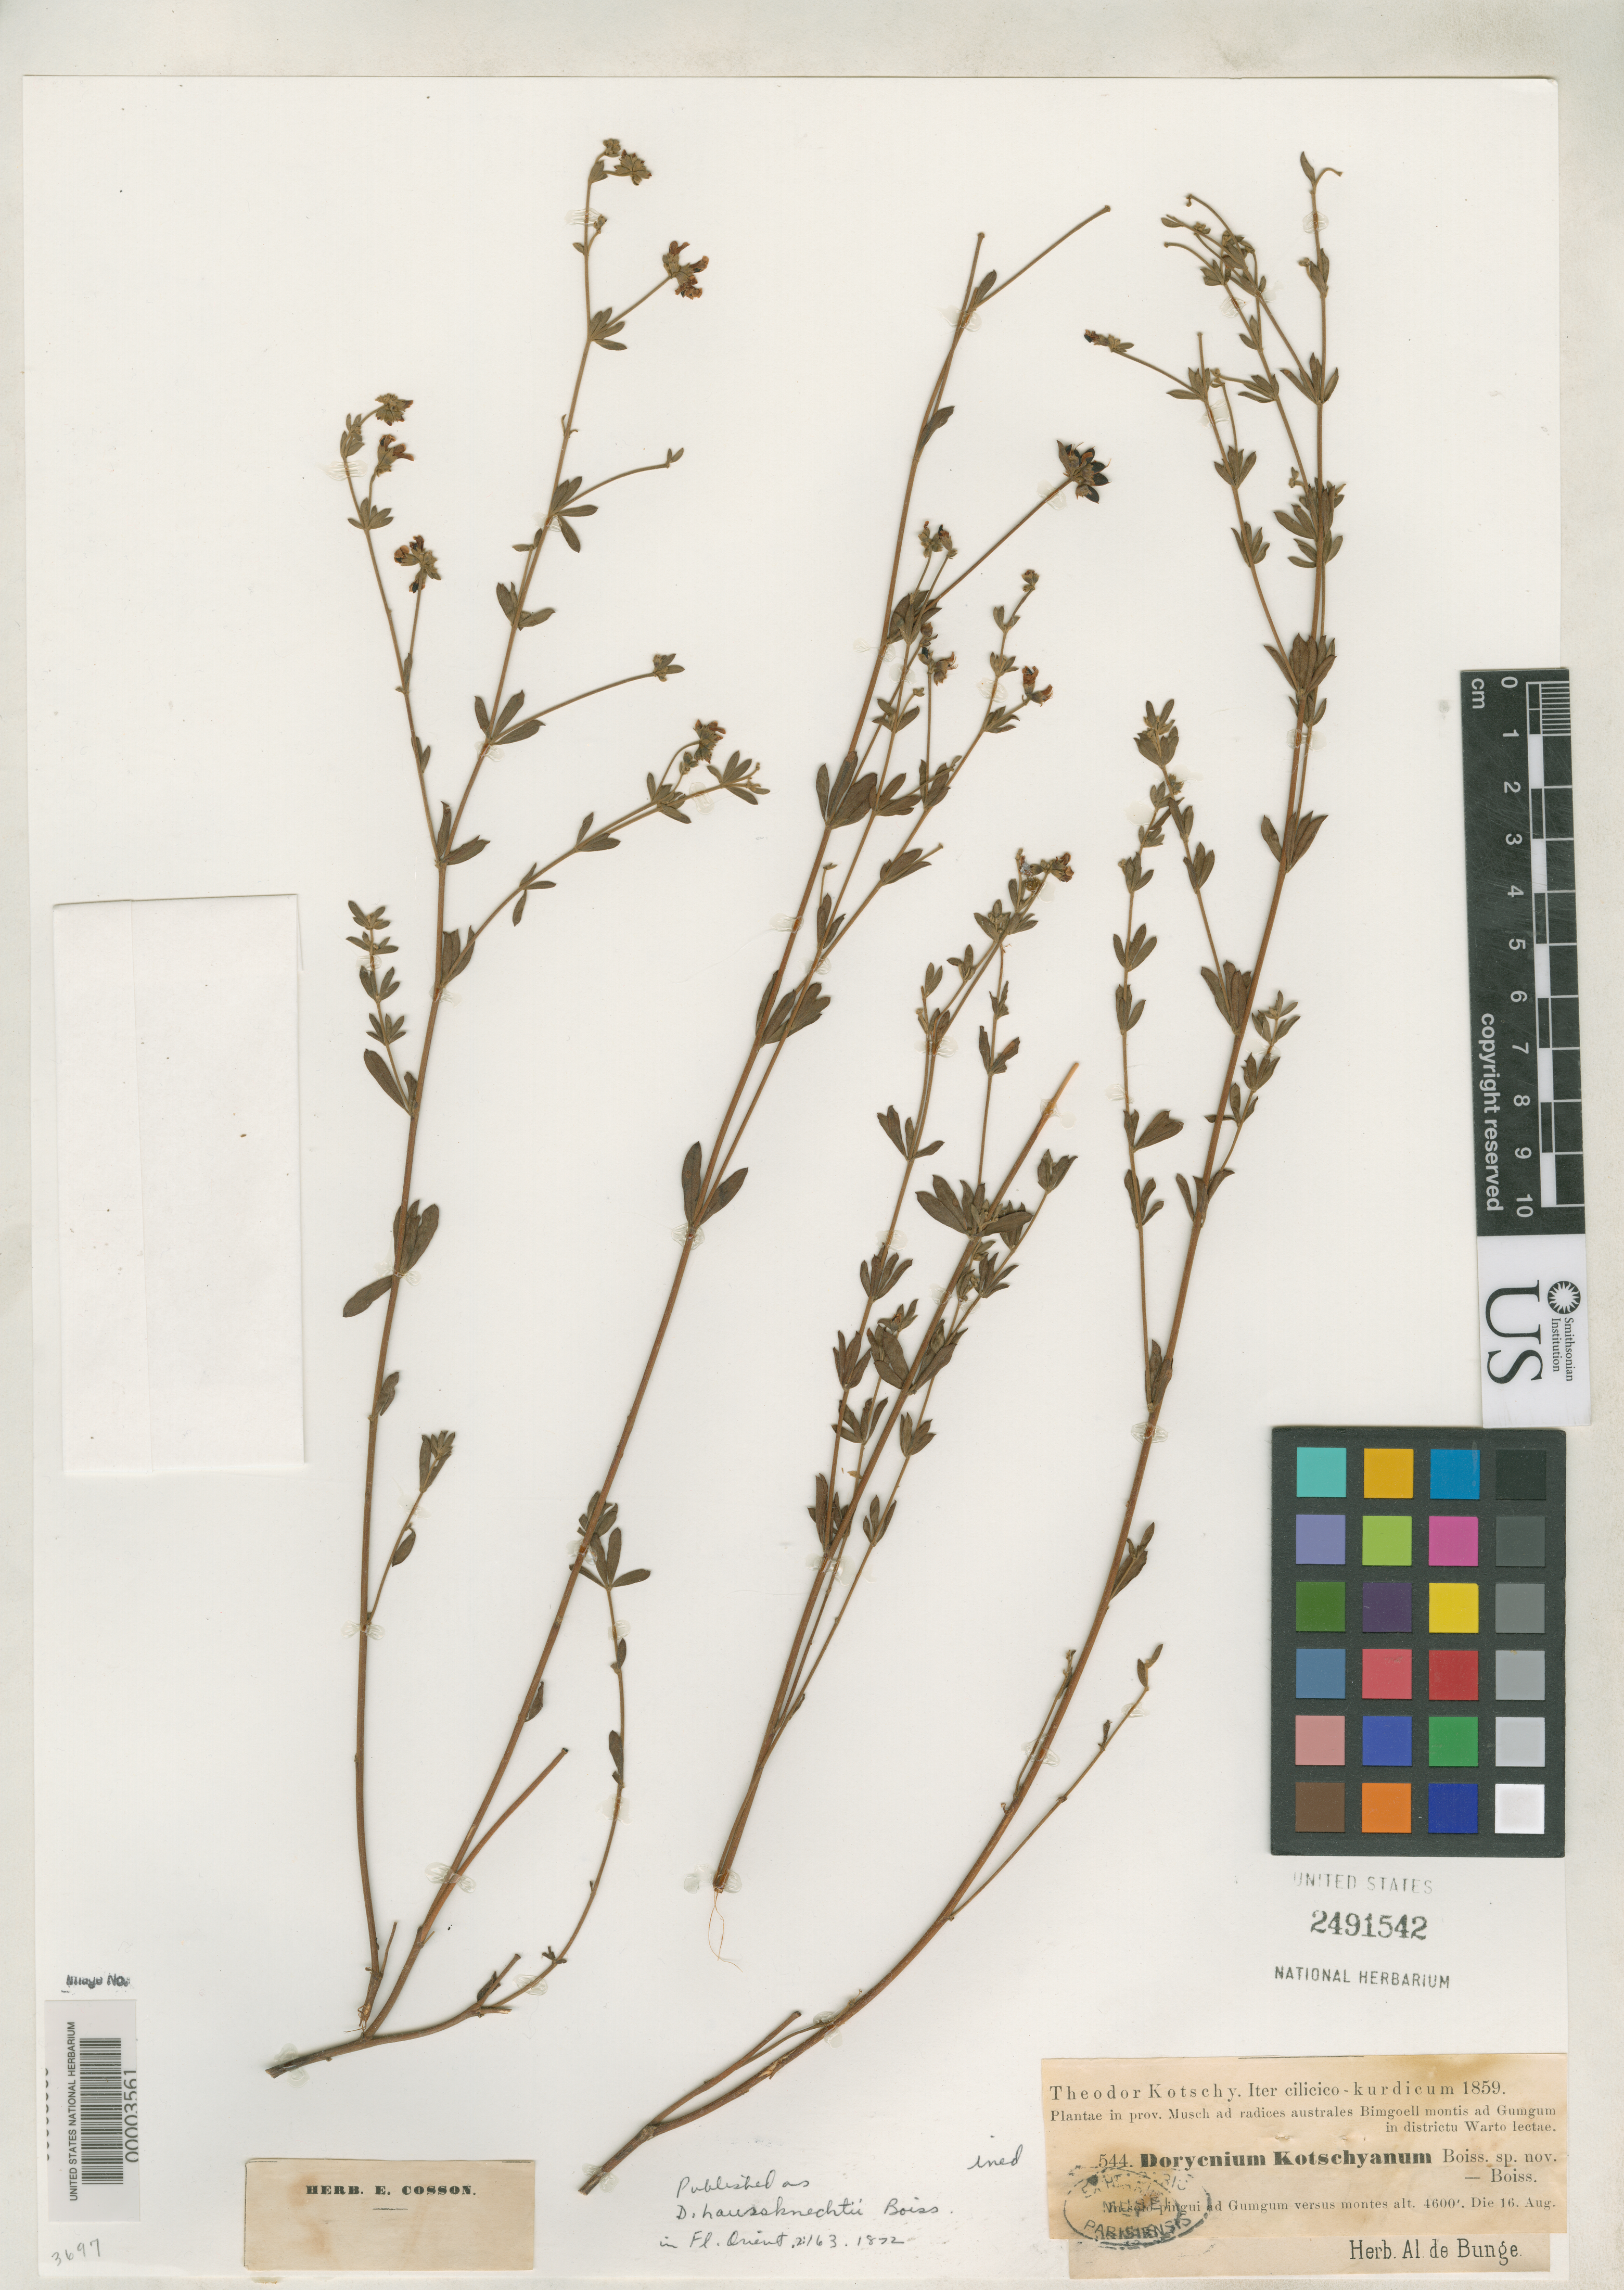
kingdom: Plantae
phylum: Tracheophyta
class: Magnoliopsida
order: Fabales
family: Fabaceae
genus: Dorycnium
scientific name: Dorycnium haussknechtii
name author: Boiss.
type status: Isotype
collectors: K. G. Kotschy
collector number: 544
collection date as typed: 16 Aug 1859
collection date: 1859-08-16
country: Turkey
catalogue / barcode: US 2491542